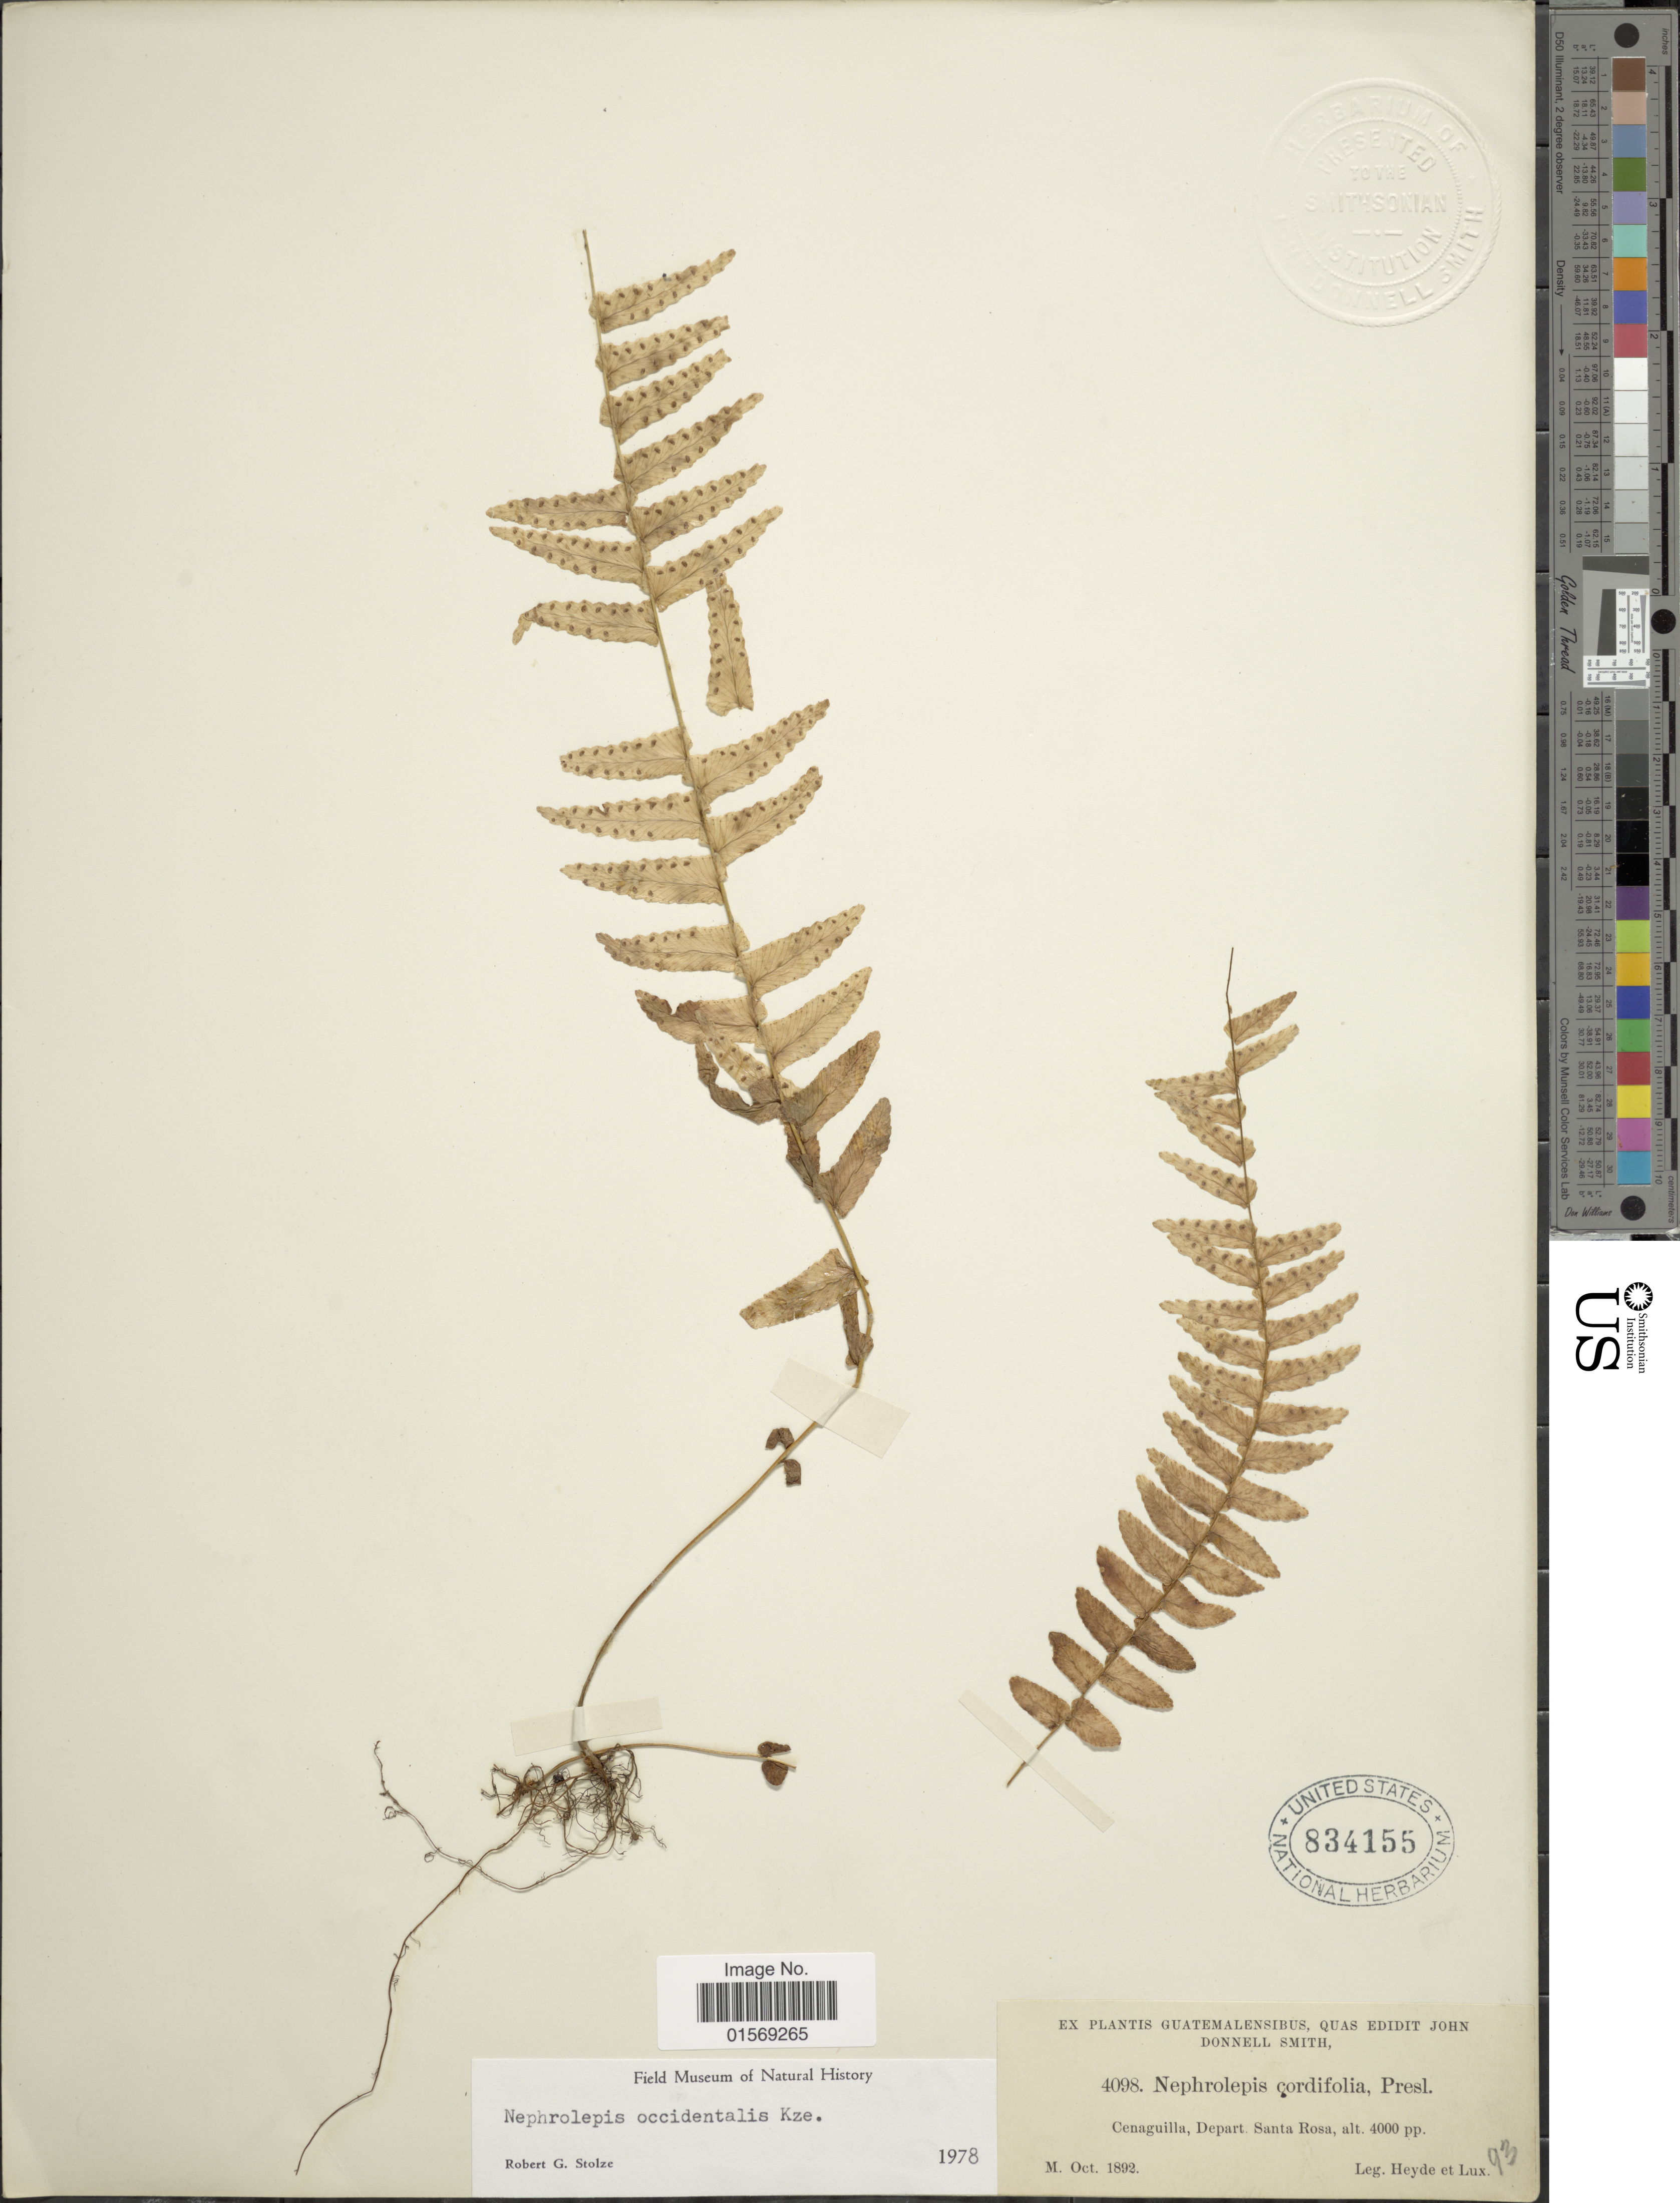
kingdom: Plantae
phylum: Tracheophyta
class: Polypodiopsida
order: Polypodiales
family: Nephrolepidaceae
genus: Nephrolepis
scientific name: Nephrolepis undulata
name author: J. Sm.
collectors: Heyde & Lux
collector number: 4098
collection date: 1892-10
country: Guatemala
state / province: Santa Rosa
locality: Cenaguilla, Depart. Santa Rosa.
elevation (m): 1219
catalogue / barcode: US 834155